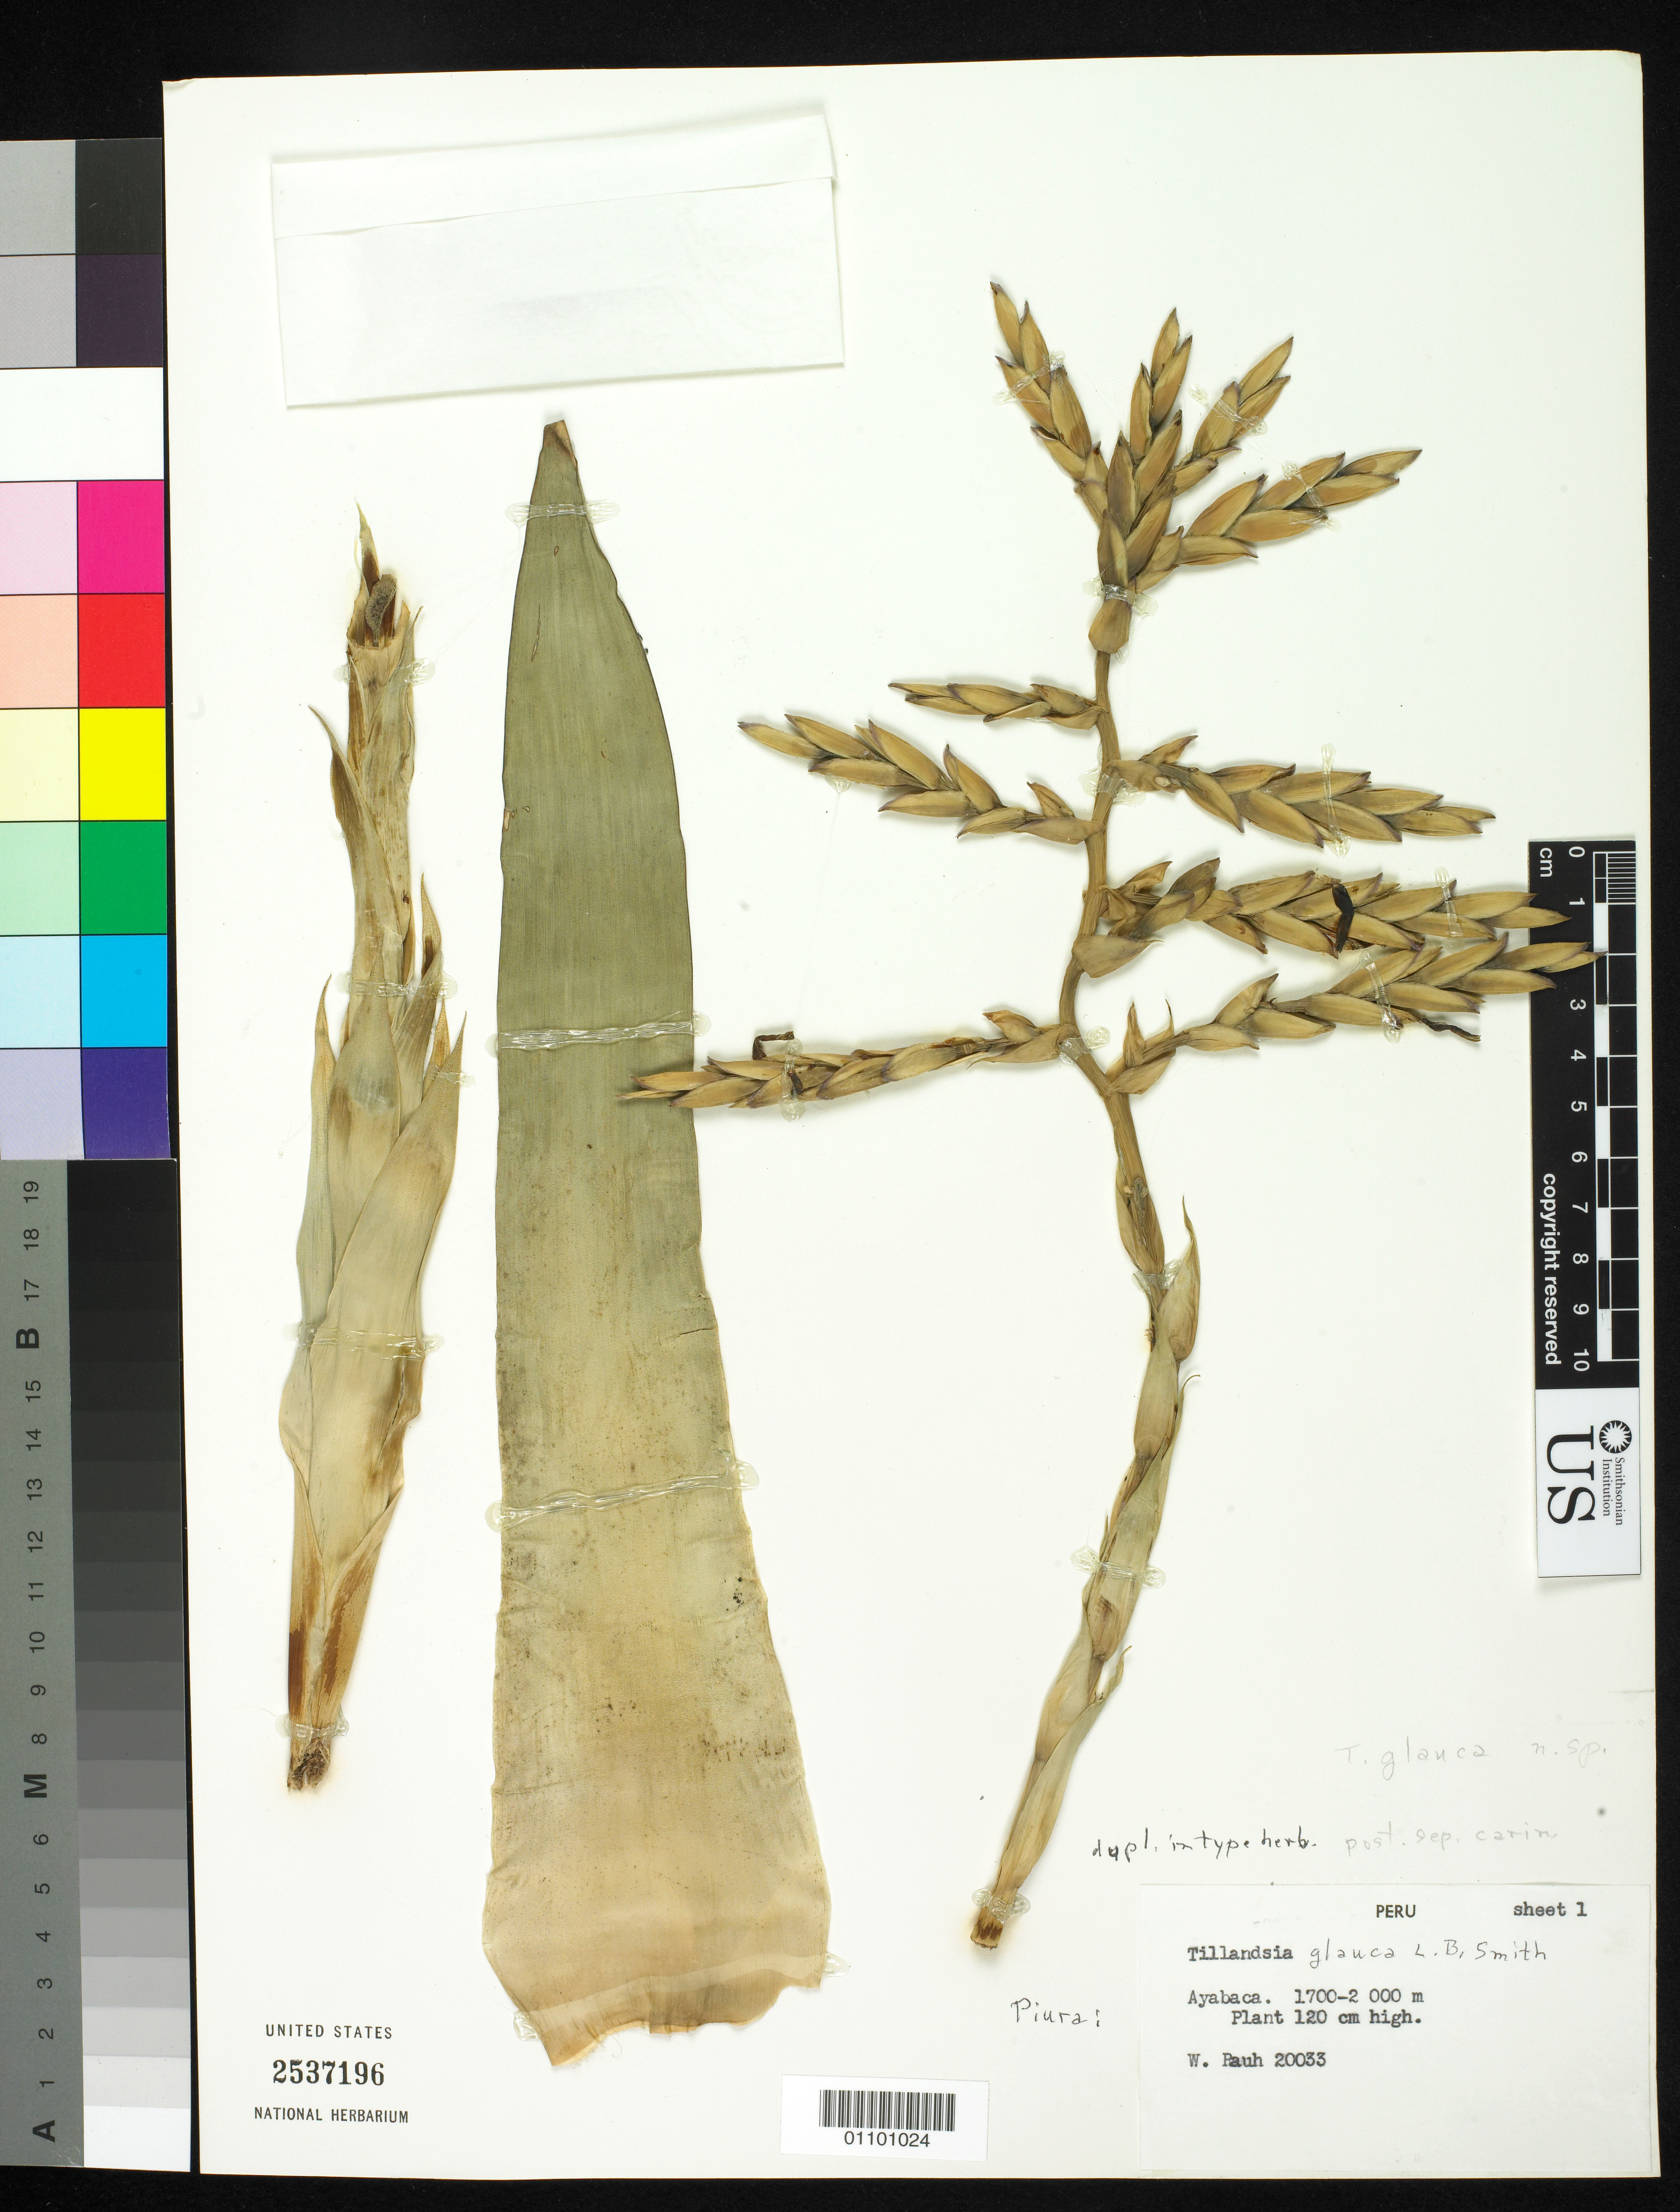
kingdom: Plantae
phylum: Tracheophyta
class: Liliopsida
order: Poales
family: Bromeliaceae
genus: Tillandsia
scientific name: Tillandsia glauca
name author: L.B. Sm.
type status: Isotype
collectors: W. Rauh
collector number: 20033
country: Peru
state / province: Piura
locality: Near Ayabaca.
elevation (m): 1700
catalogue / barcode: US 2537196